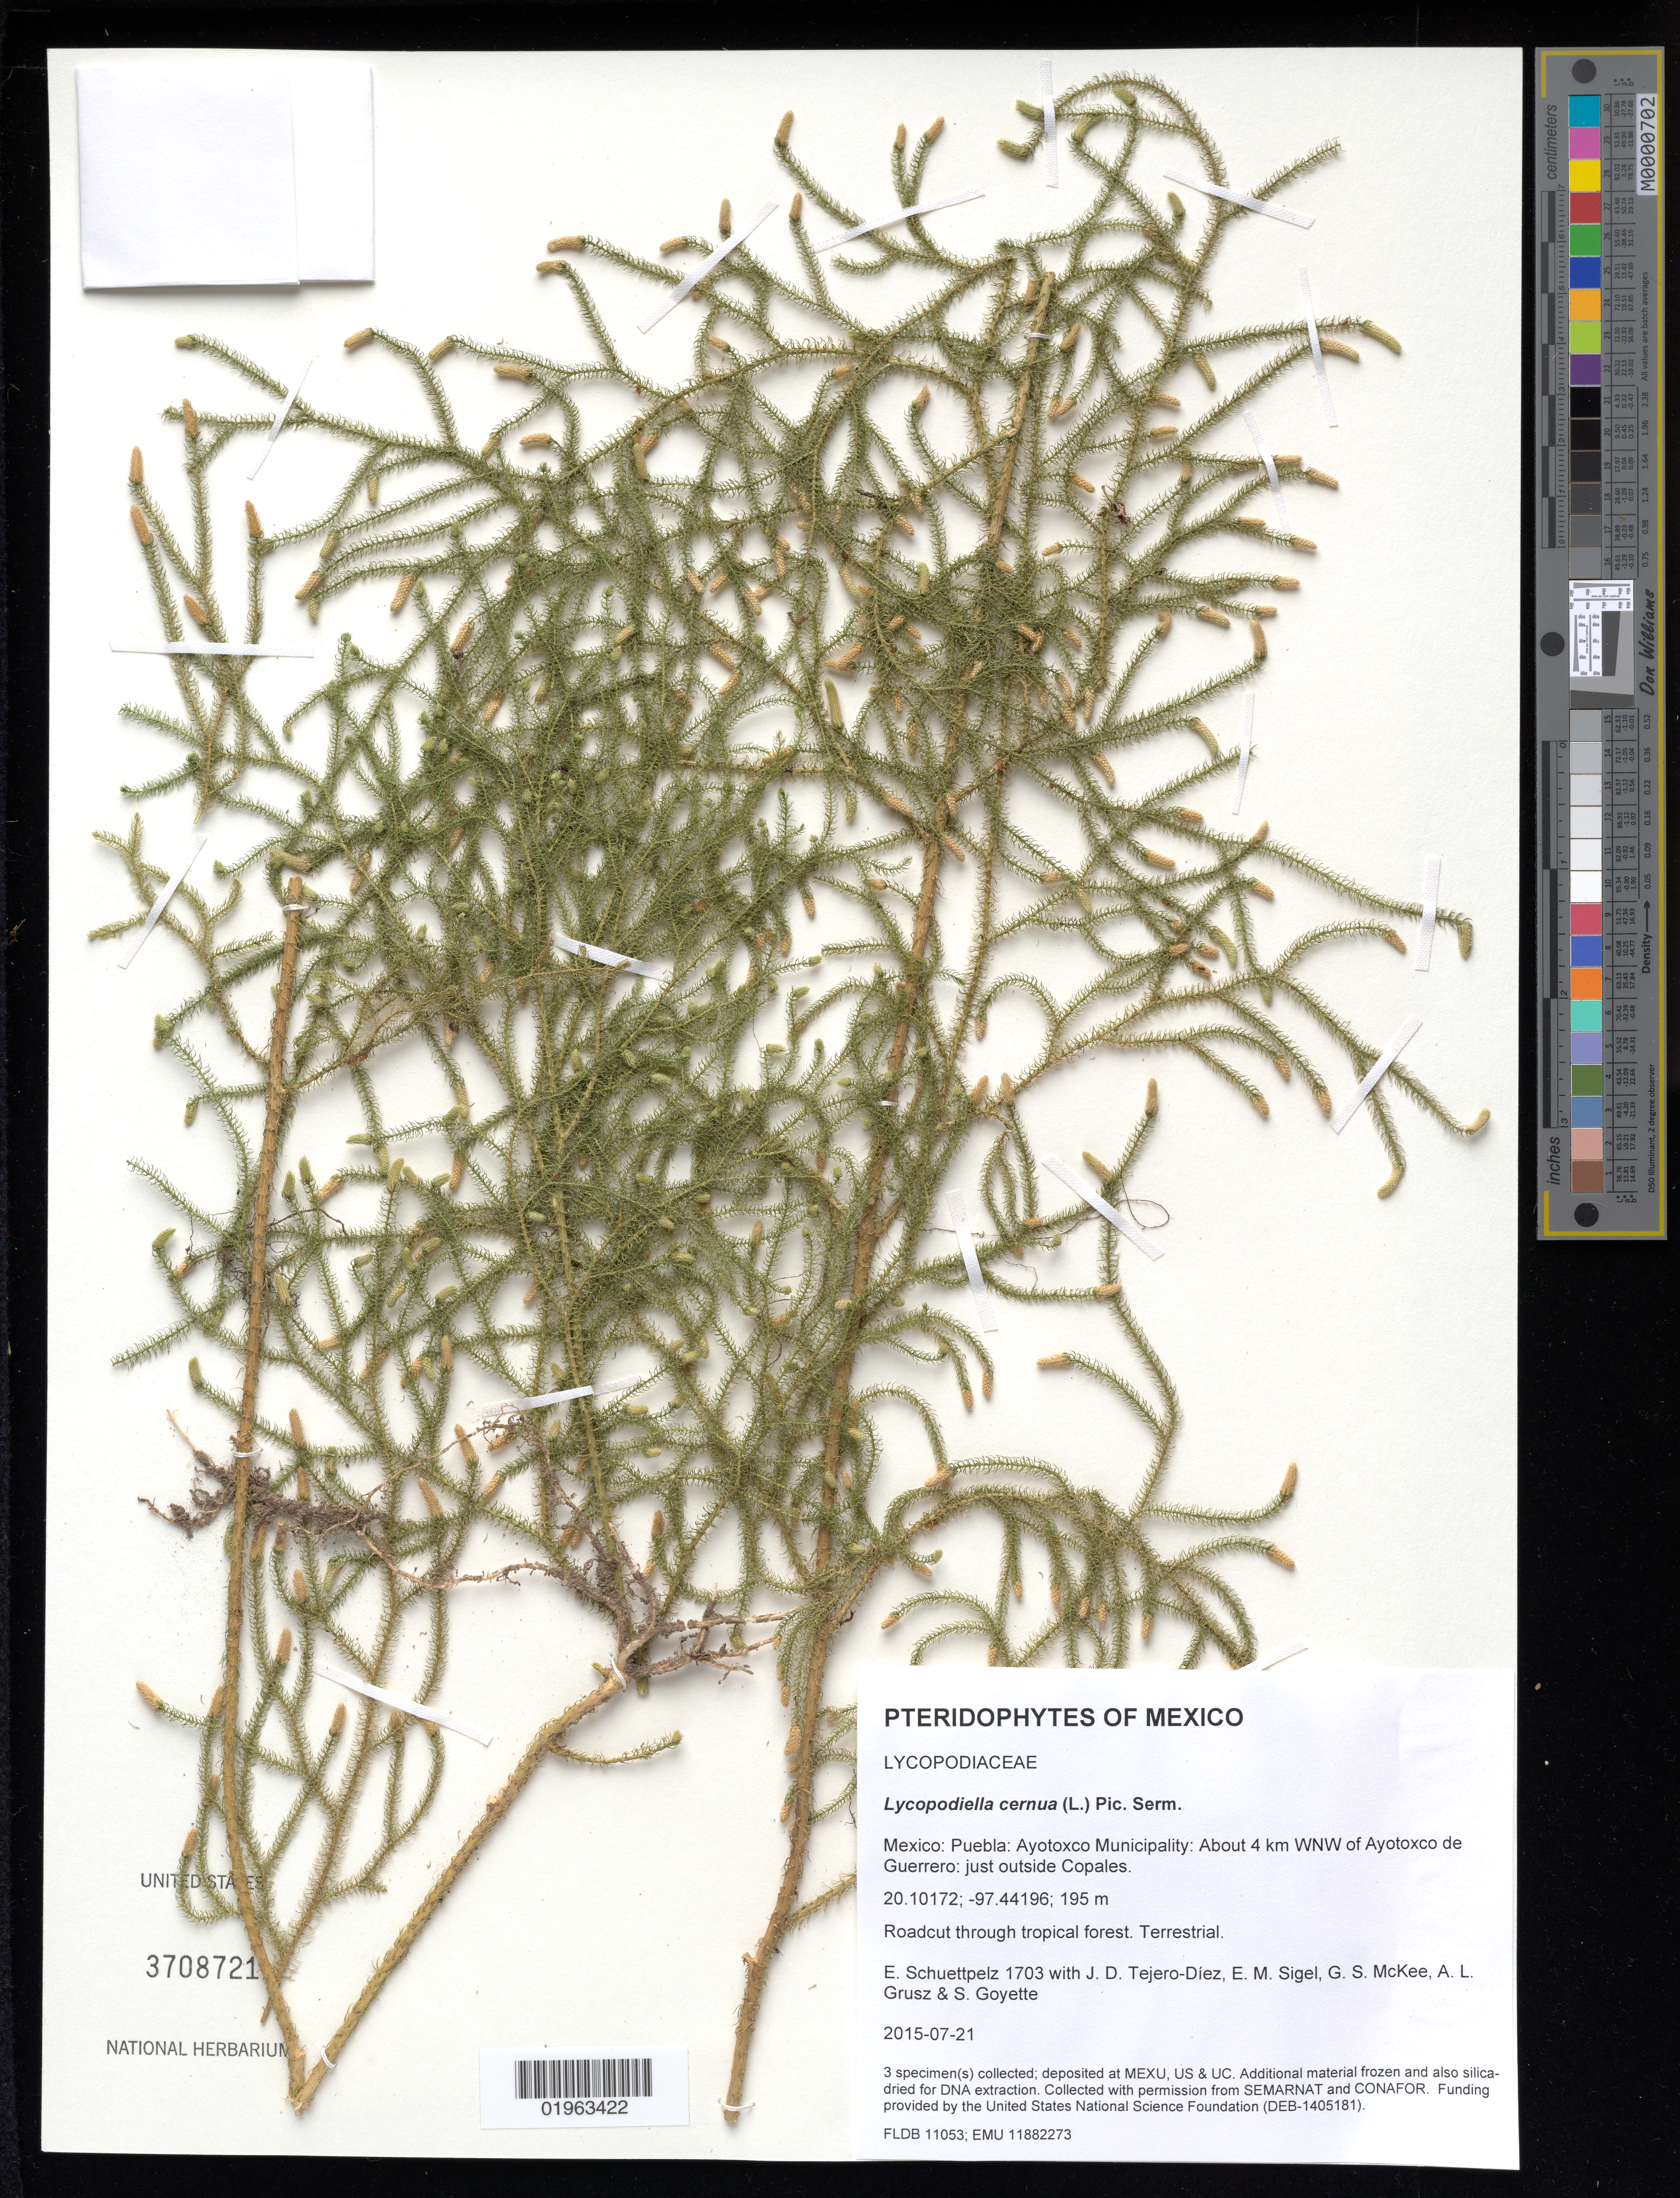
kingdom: Plantae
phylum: Tracheophyta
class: Lycopodiopsida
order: Lycopodiales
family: Lycopodiaceae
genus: Palhinhaea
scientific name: Palhinhaea cernua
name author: (L.) Vasc. & Franco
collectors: E. Schuettpelz, D. Tejero-Díez, E. M. Sigel, G. S. McKee & A. Grusz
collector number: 1703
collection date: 2015-07-21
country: Mexico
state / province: Puebla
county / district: Ayotoxco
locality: About 4 km WNW of Ayotoxco de Guerrero: just outside Copales.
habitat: Roadcut through tropical forest.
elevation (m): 195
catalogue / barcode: US 3708721